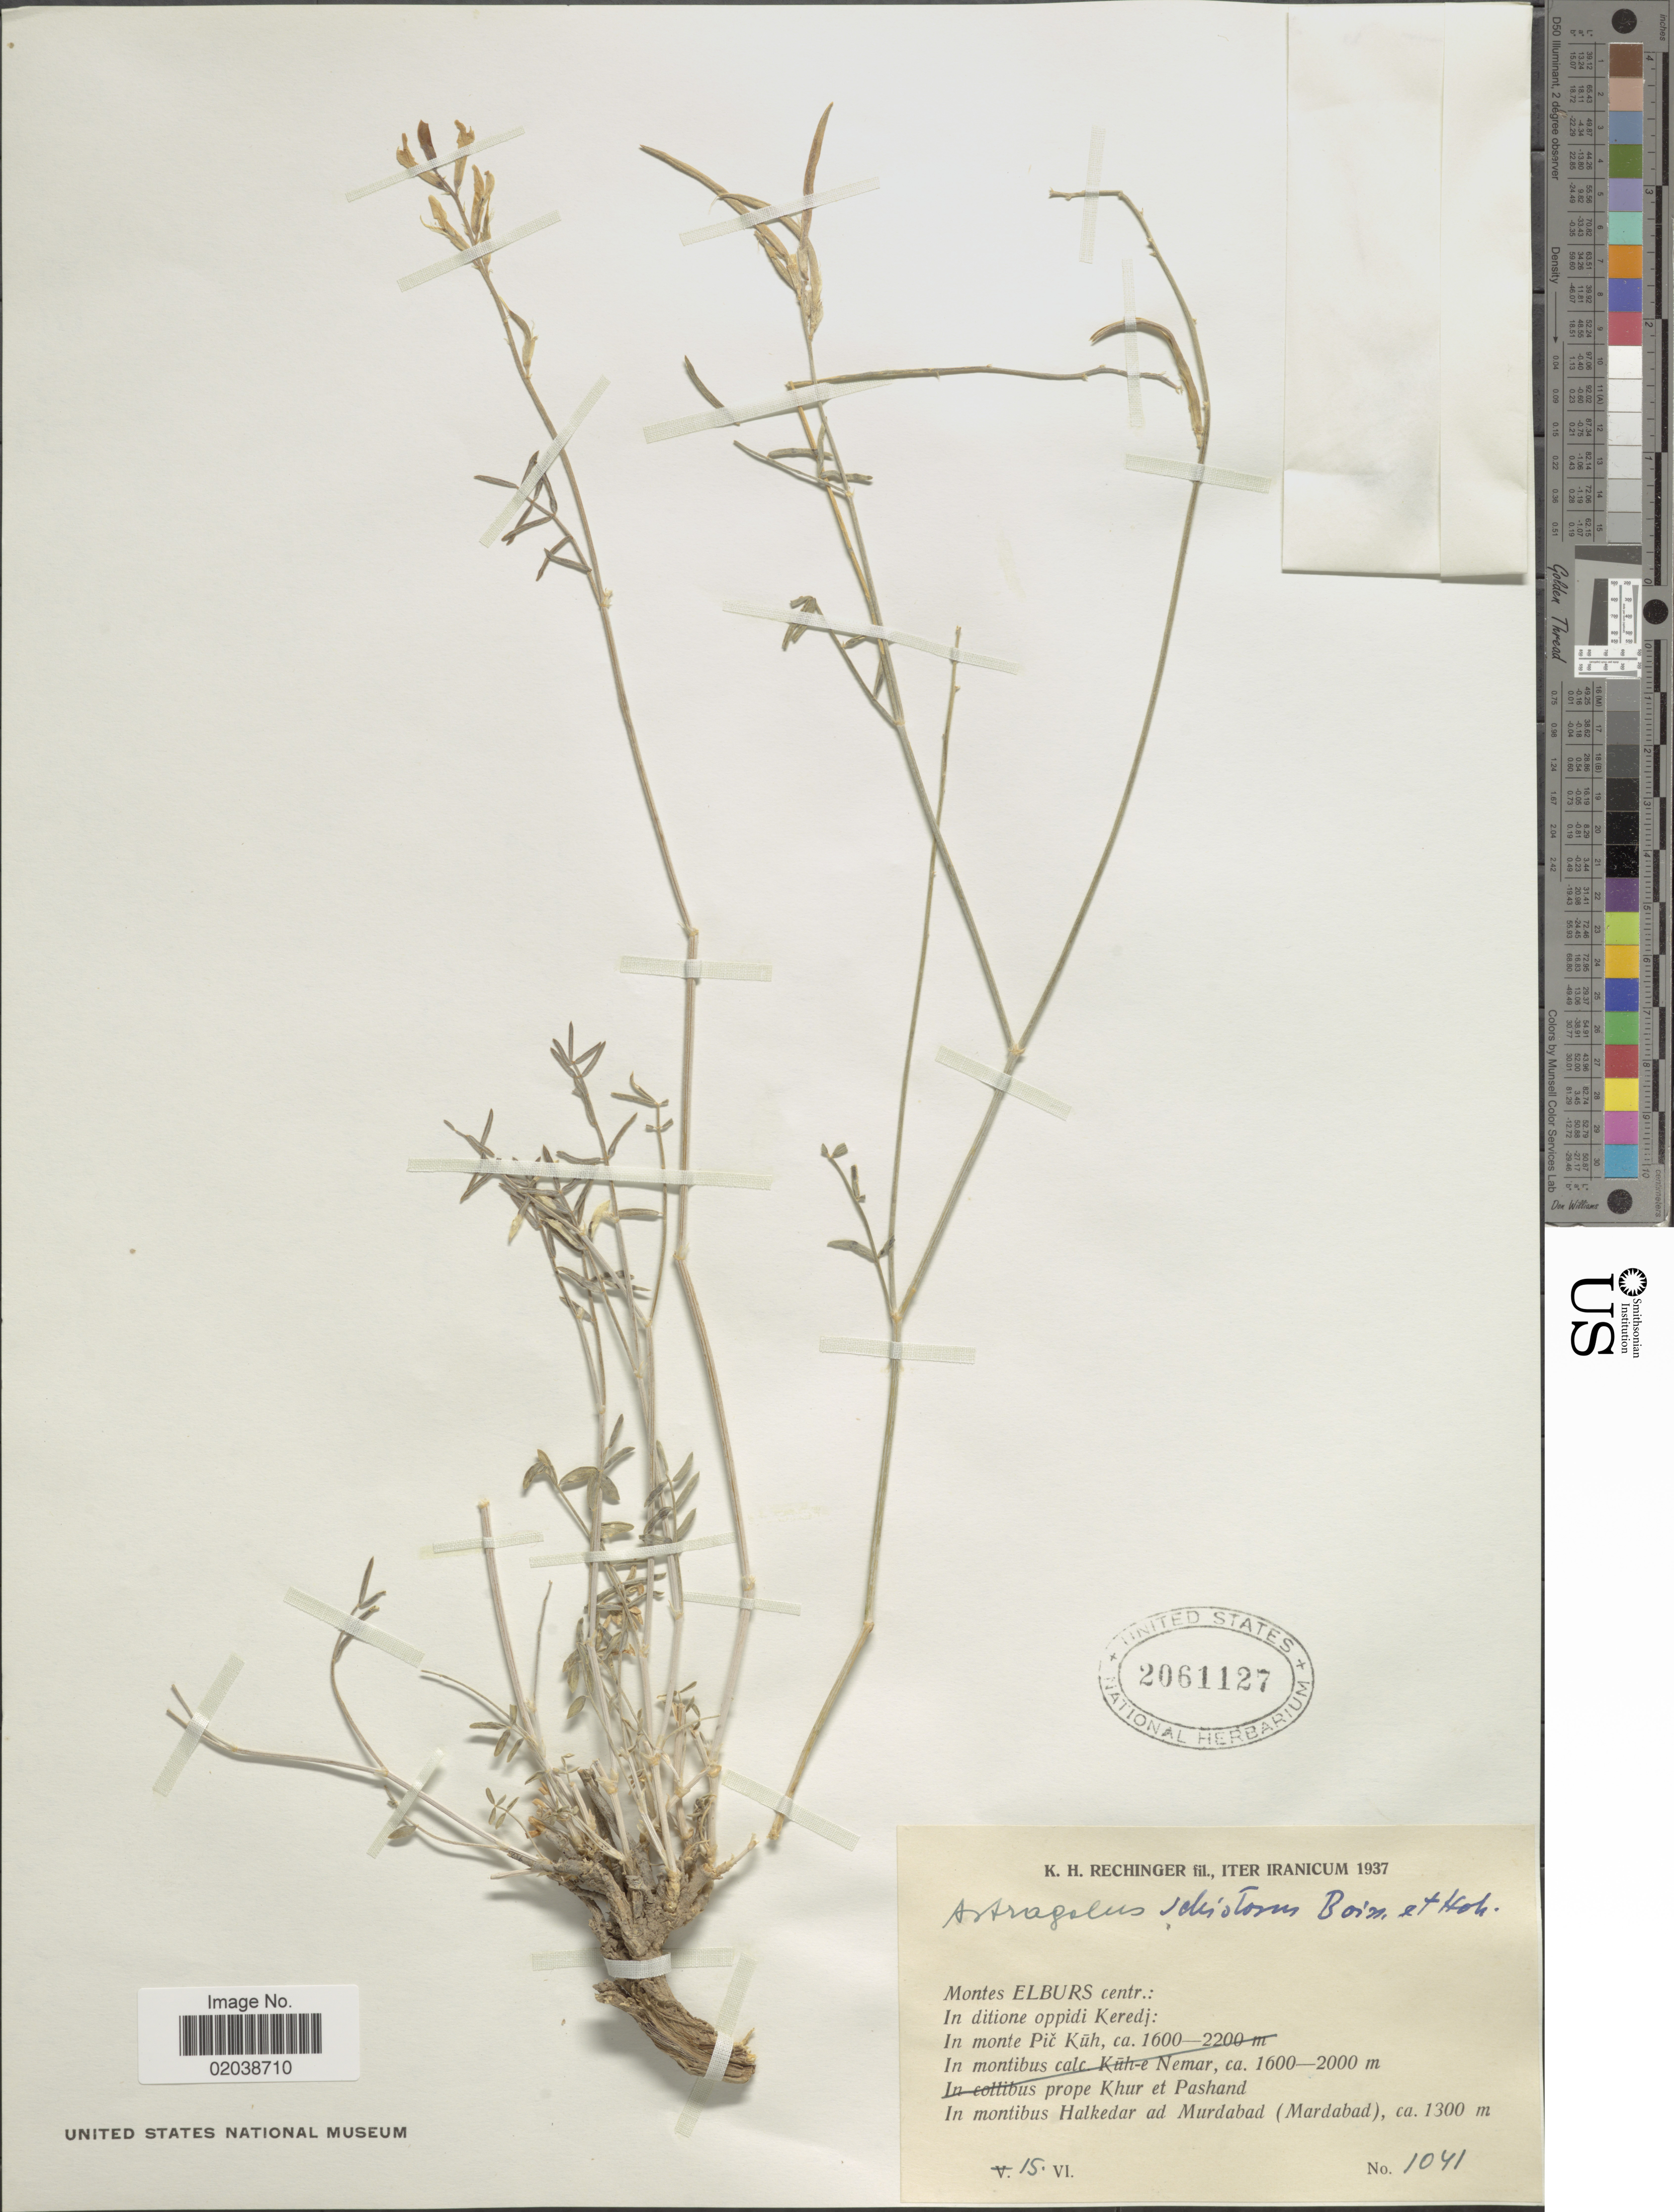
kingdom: Plantae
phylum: Tracheophyta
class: Magnoliopsida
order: Fabales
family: Fabaceae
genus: Astragalus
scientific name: Astragalus schistosus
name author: Boiss. & Hohen.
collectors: K. H. Rechinger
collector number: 1041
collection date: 1937-06-15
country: Iran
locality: In ditione oppidi Keredj: In montibus Halkedar ad Murdabad (Mardabad)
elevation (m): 1300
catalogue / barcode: US 2061127